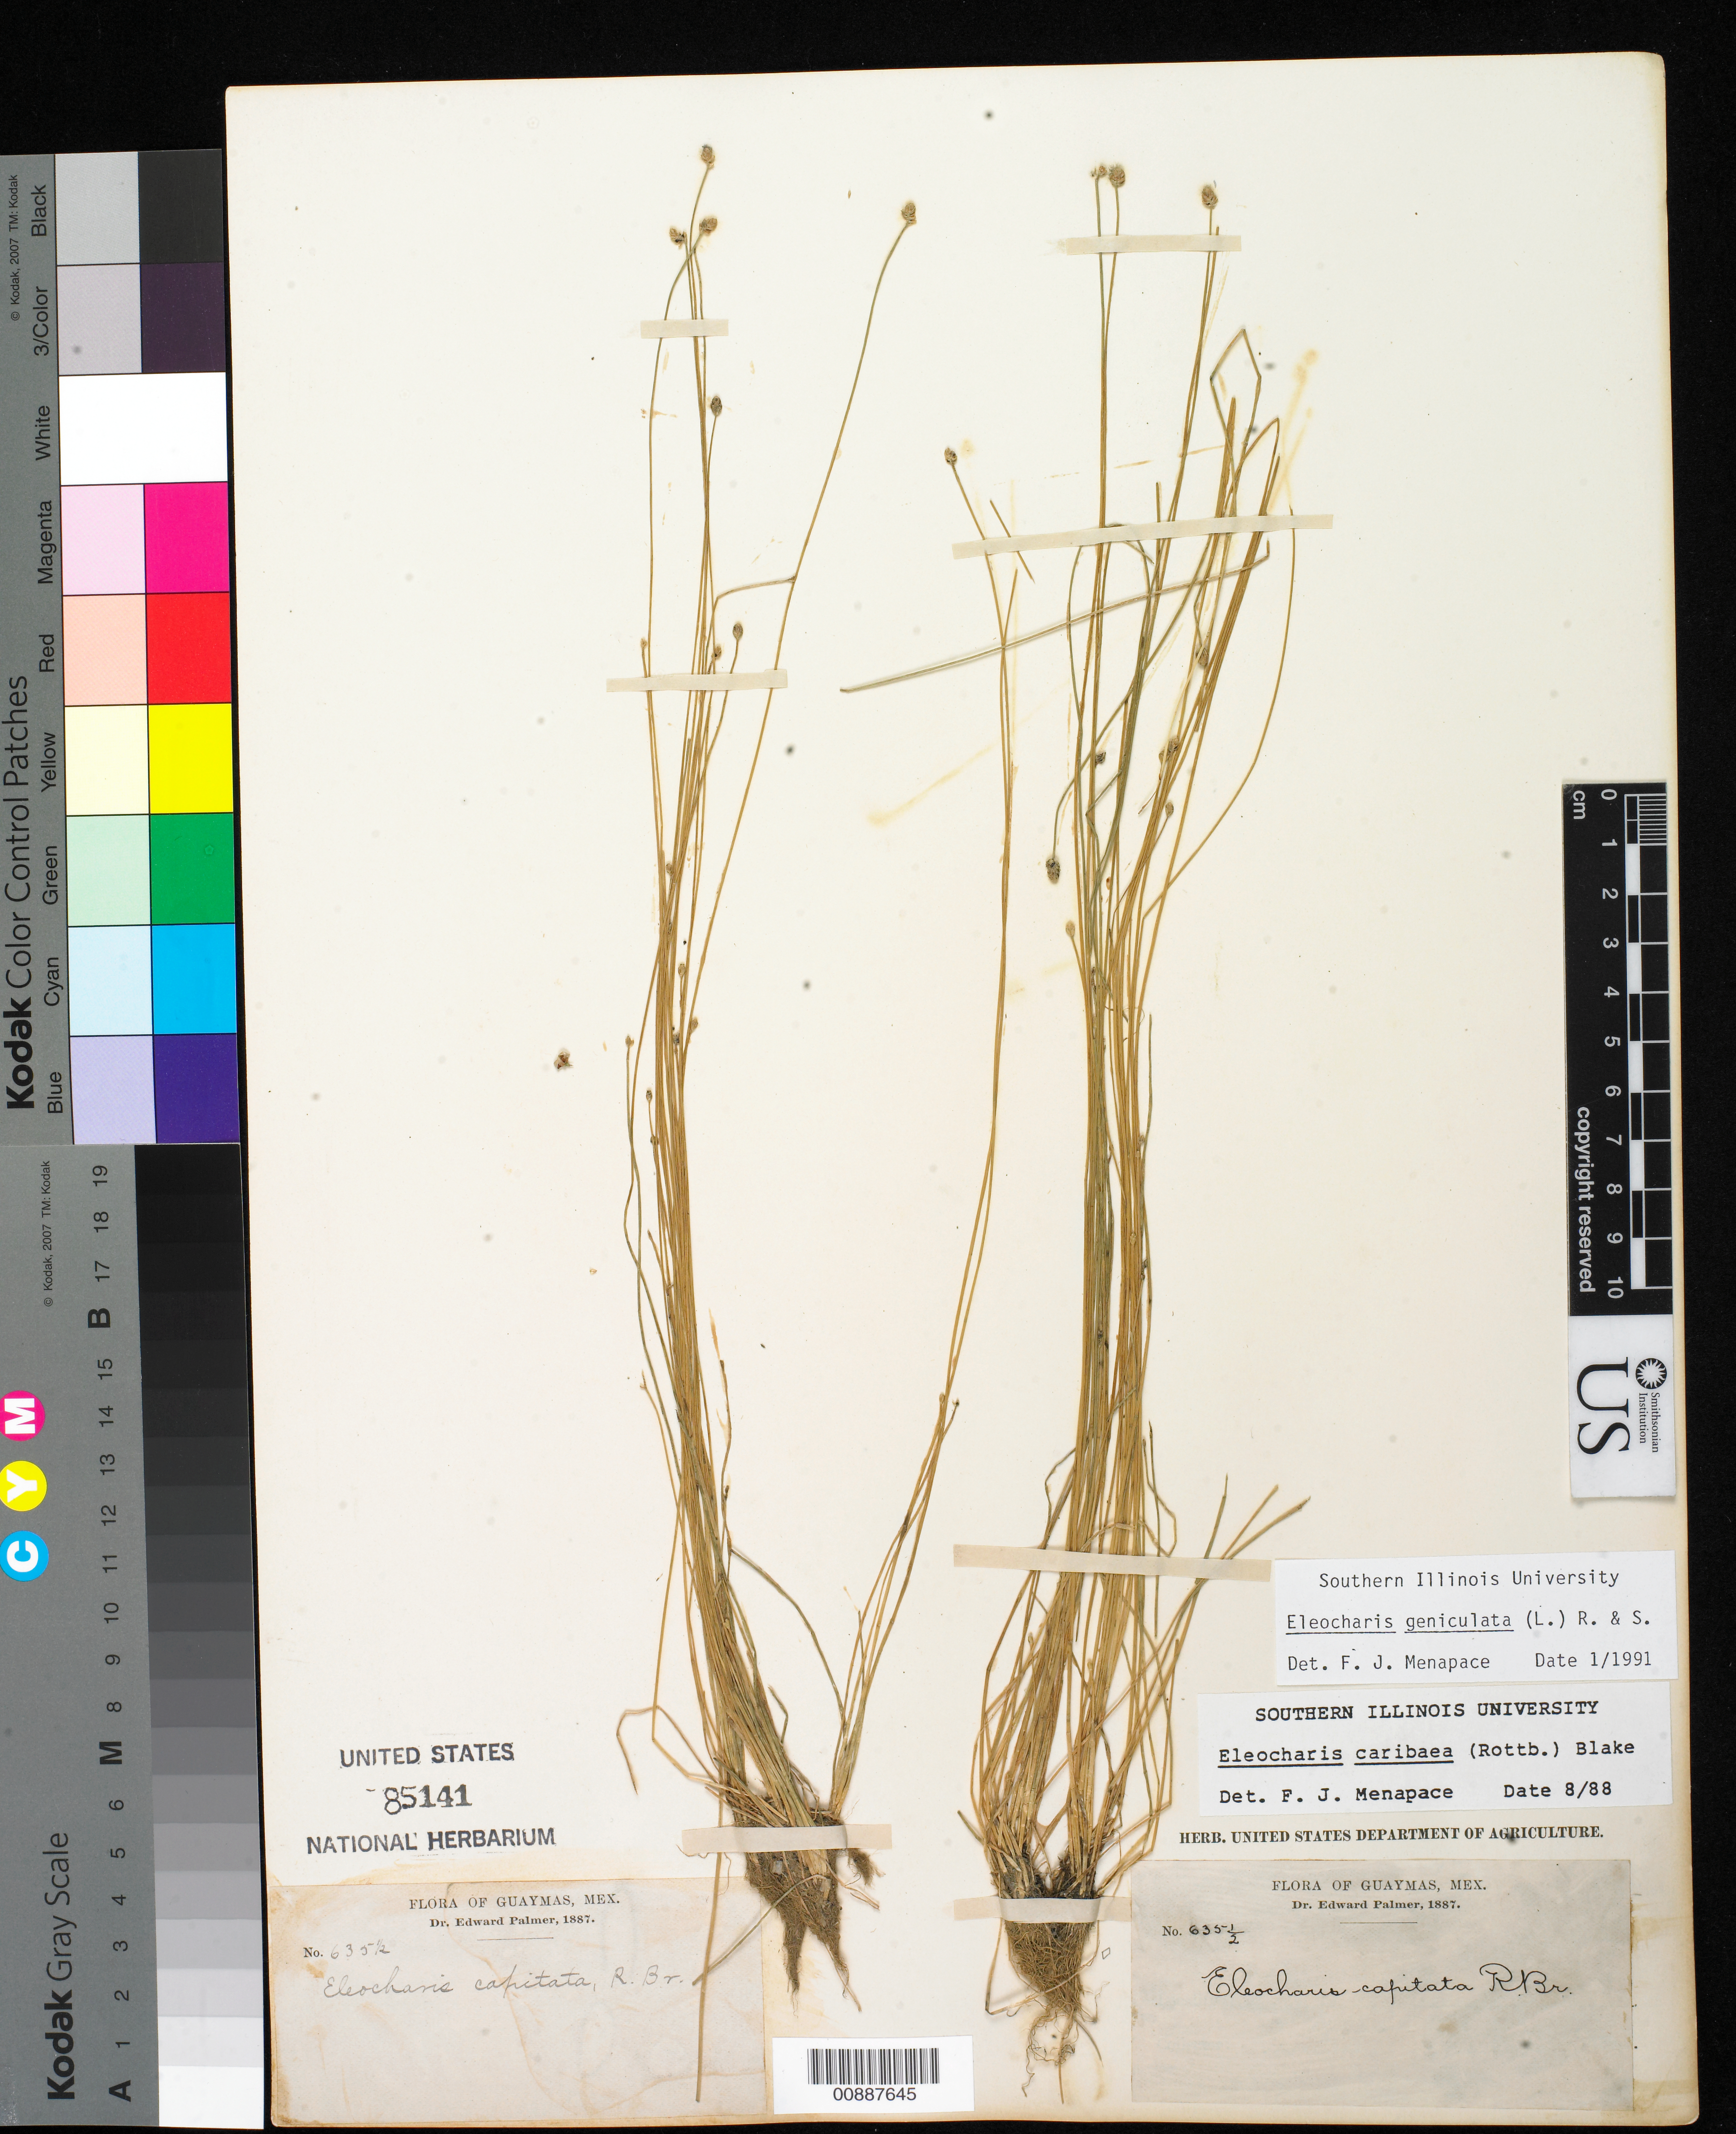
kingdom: Plantae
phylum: Tracheophyta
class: Liliopsida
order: Poales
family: Cyperaceae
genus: Eleocharis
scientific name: Eleocharis geniculata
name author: (L.) Roem. & Schult.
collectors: E. Palmer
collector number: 635½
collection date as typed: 1887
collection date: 1887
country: Mexico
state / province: Sonora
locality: Guaymas, Sonora.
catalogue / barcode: US 85141